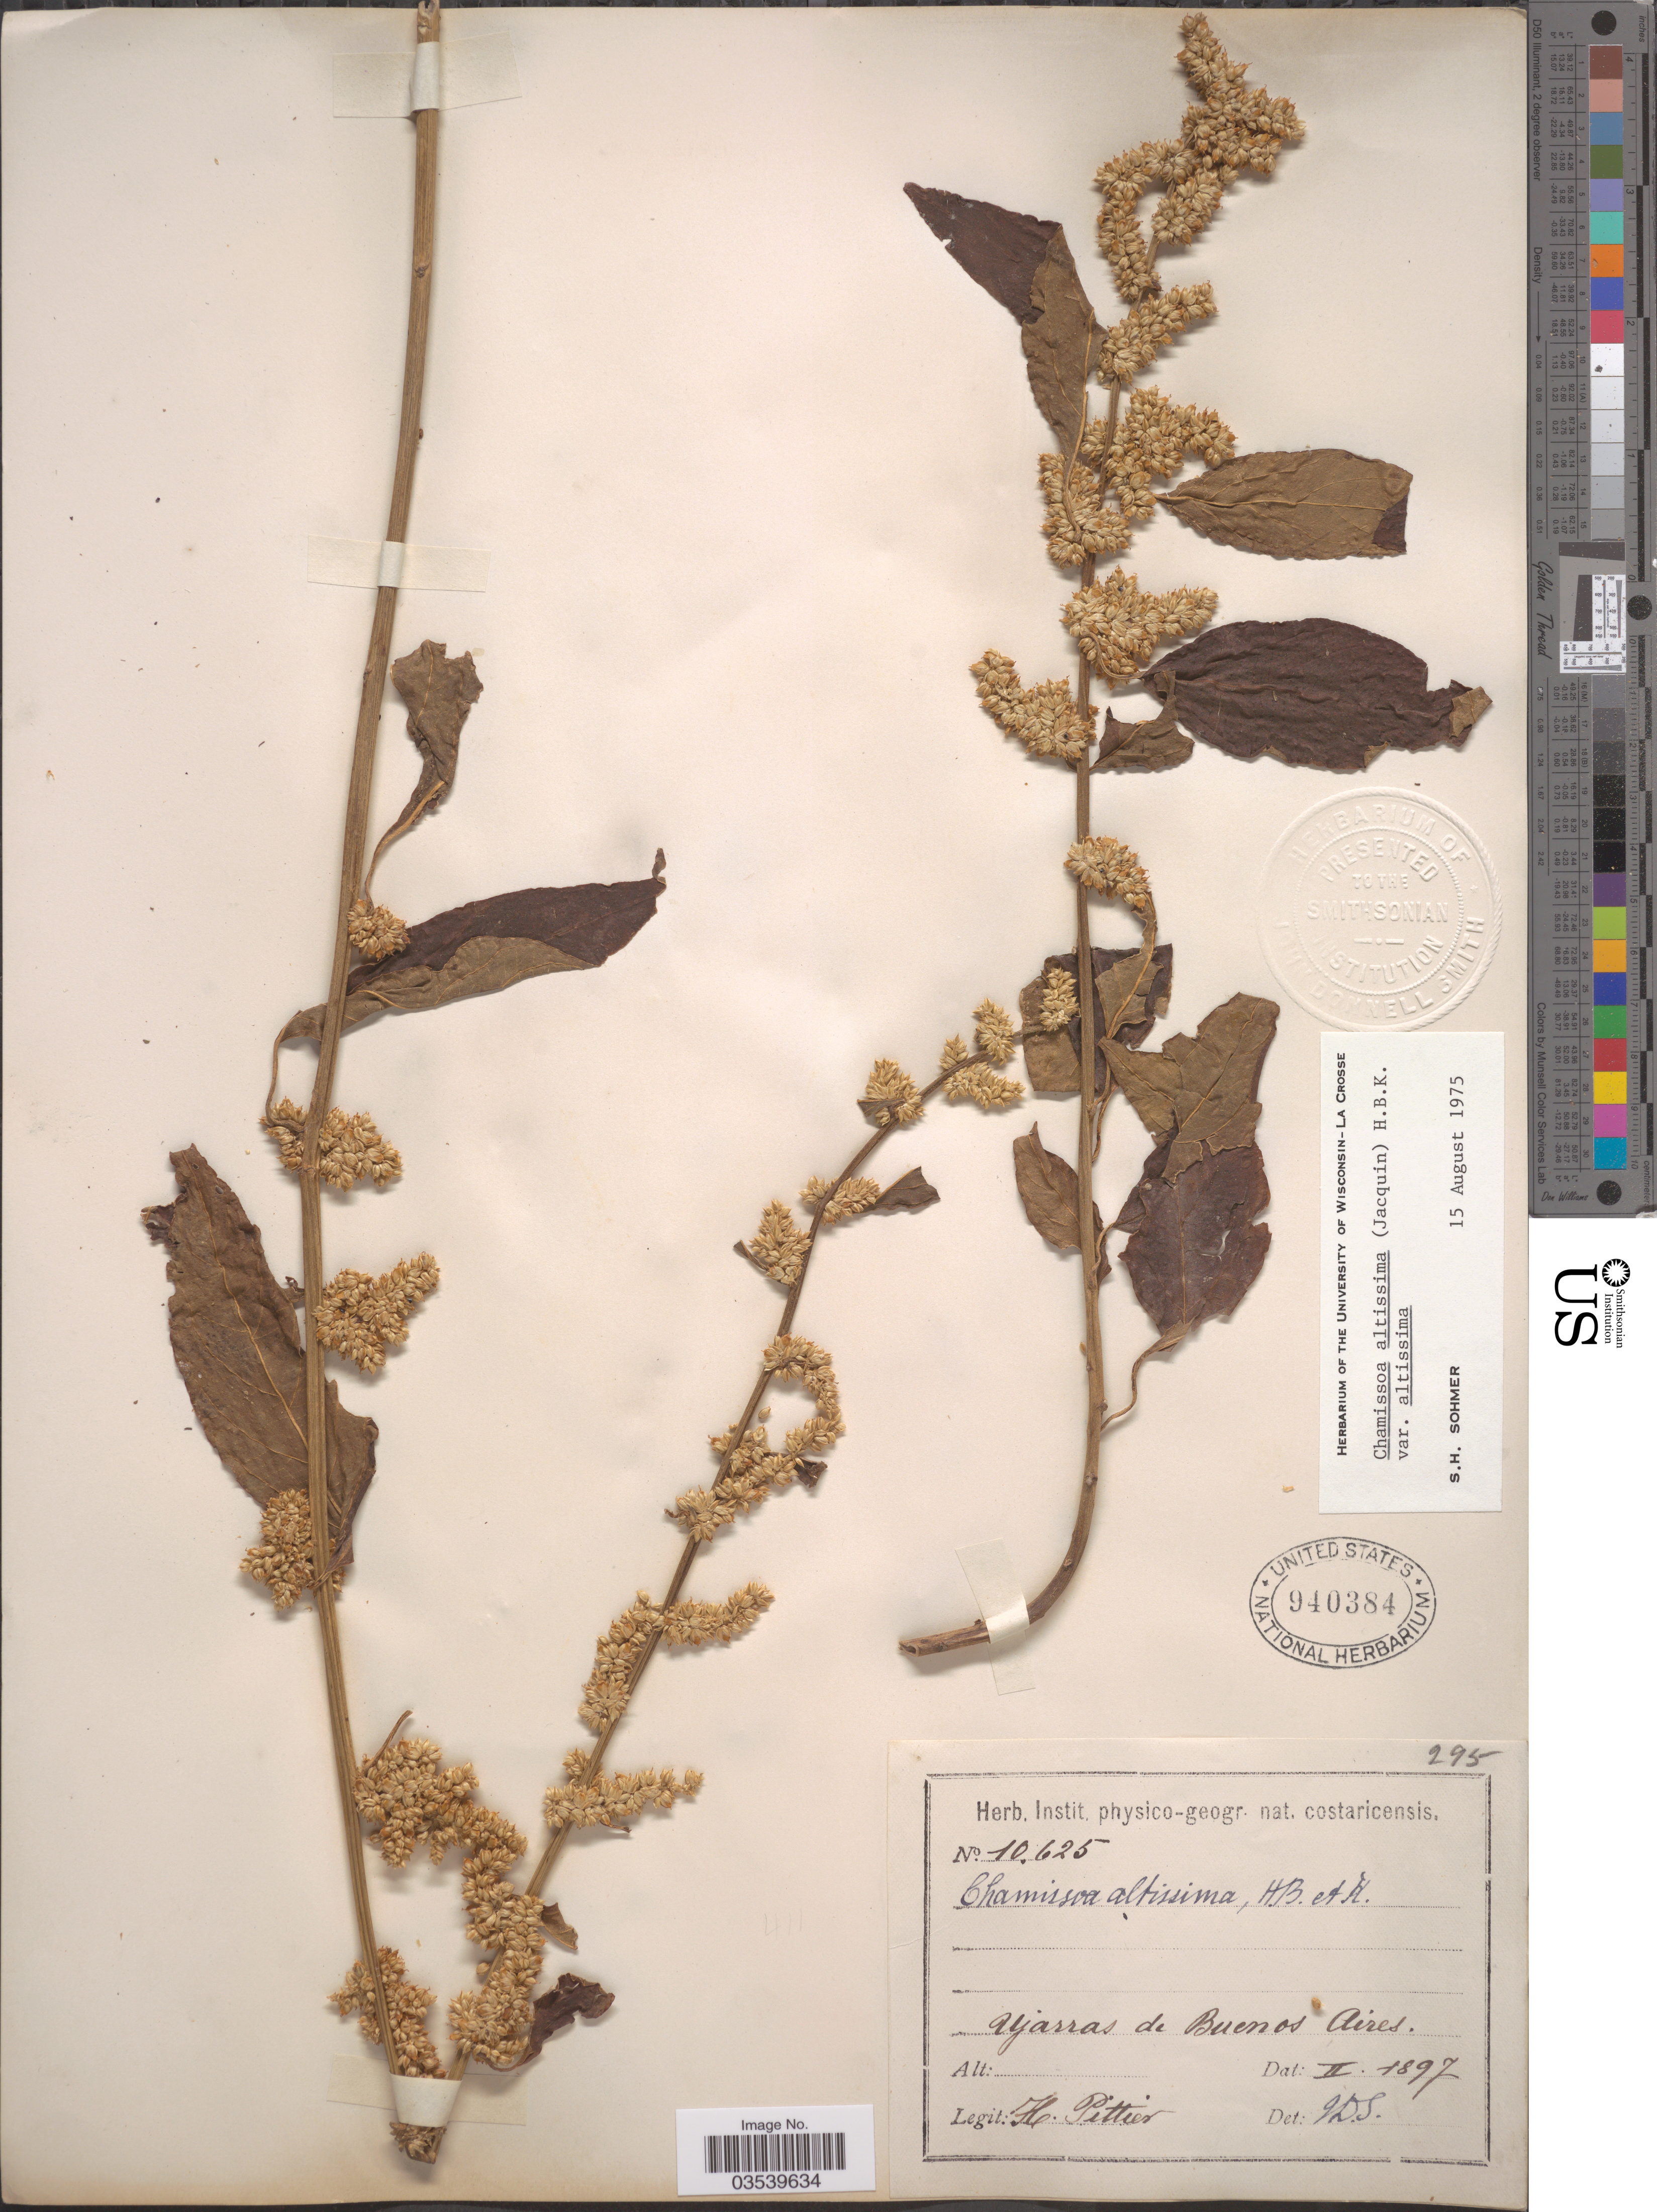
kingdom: Plantae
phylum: Tracheophyta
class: Magnoliopsida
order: Caryophyllales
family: Amaranthaceae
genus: Chamissoa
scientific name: Chamissoa altissima var. altissima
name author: (Jacq.) Kunth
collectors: H. F. Pittier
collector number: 10625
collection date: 1897-02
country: Costa Rica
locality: Ujarras de Buenos Aires.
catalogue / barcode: US 940382